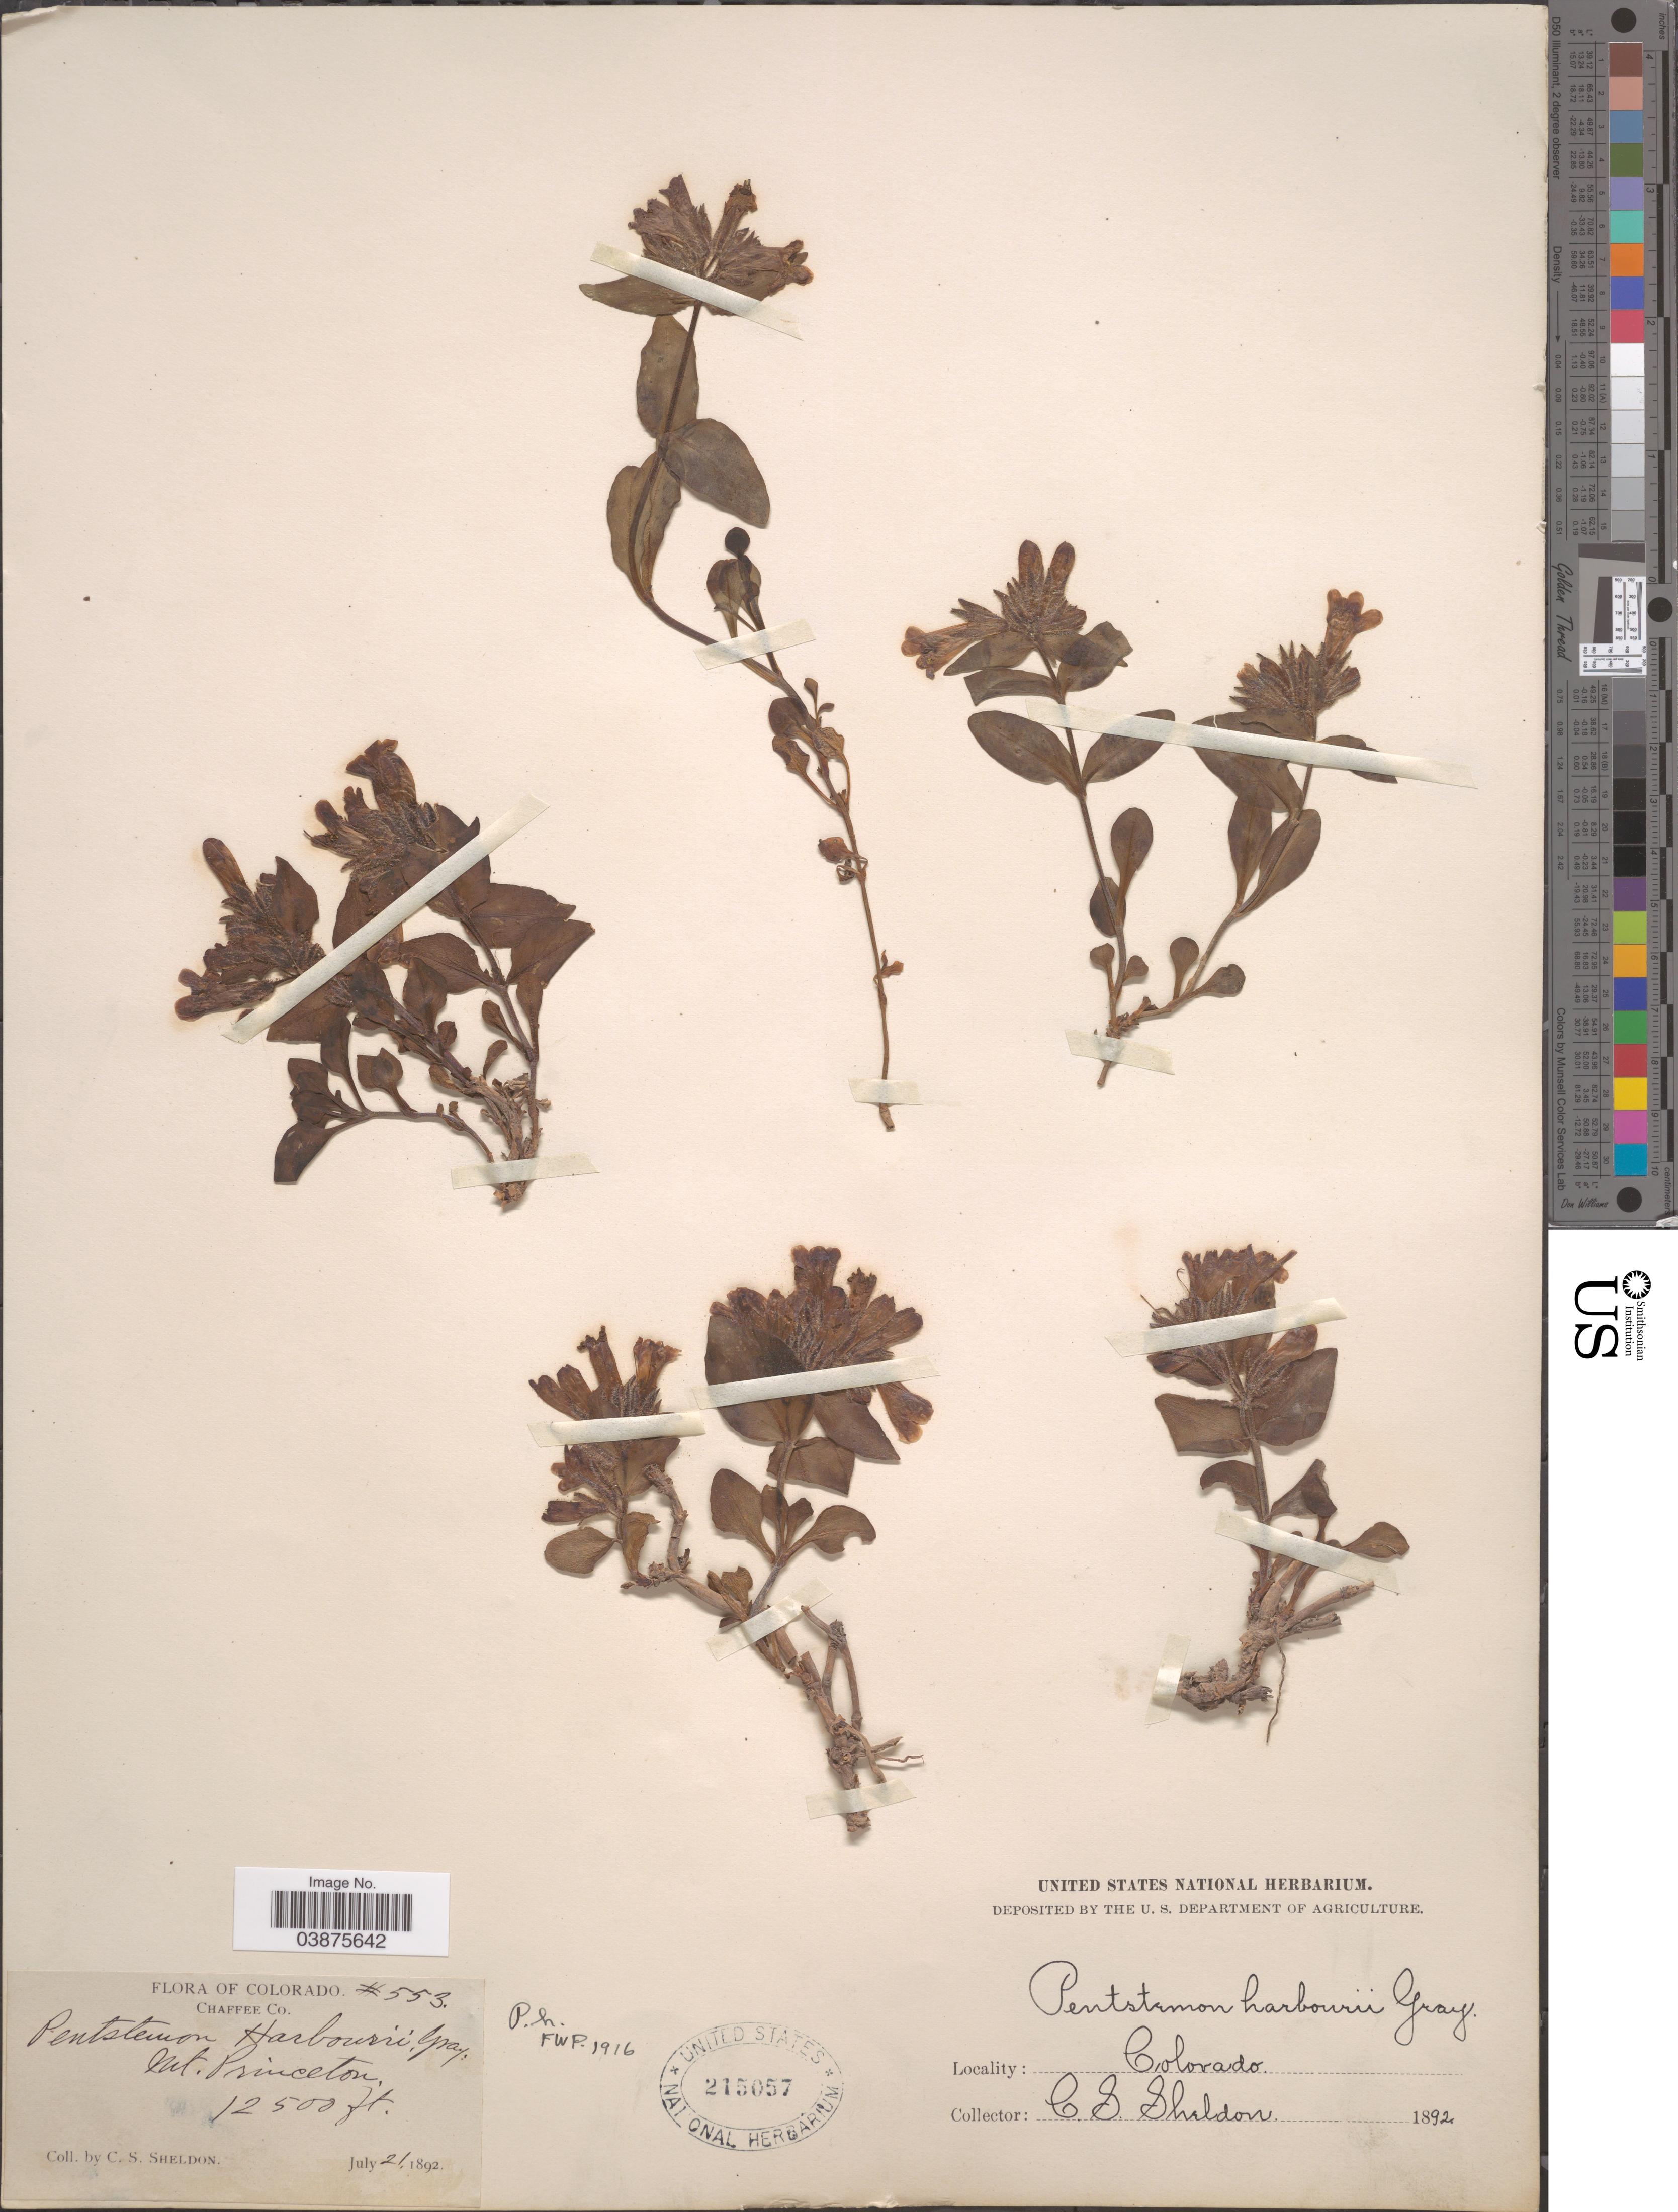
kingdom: Plantae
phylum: Tracheophyta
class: Magnoliopsida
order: Lamiales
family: Plantaginaceae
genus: Penstemon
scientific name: Penstemon harbourii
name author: A. Gray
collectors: C. S. Sheldon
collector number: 553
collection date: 1892-07-21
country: United States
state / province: Colorado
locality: Chaffee Co. Mt. Princeton.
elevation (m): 3810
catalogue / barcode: US 215057